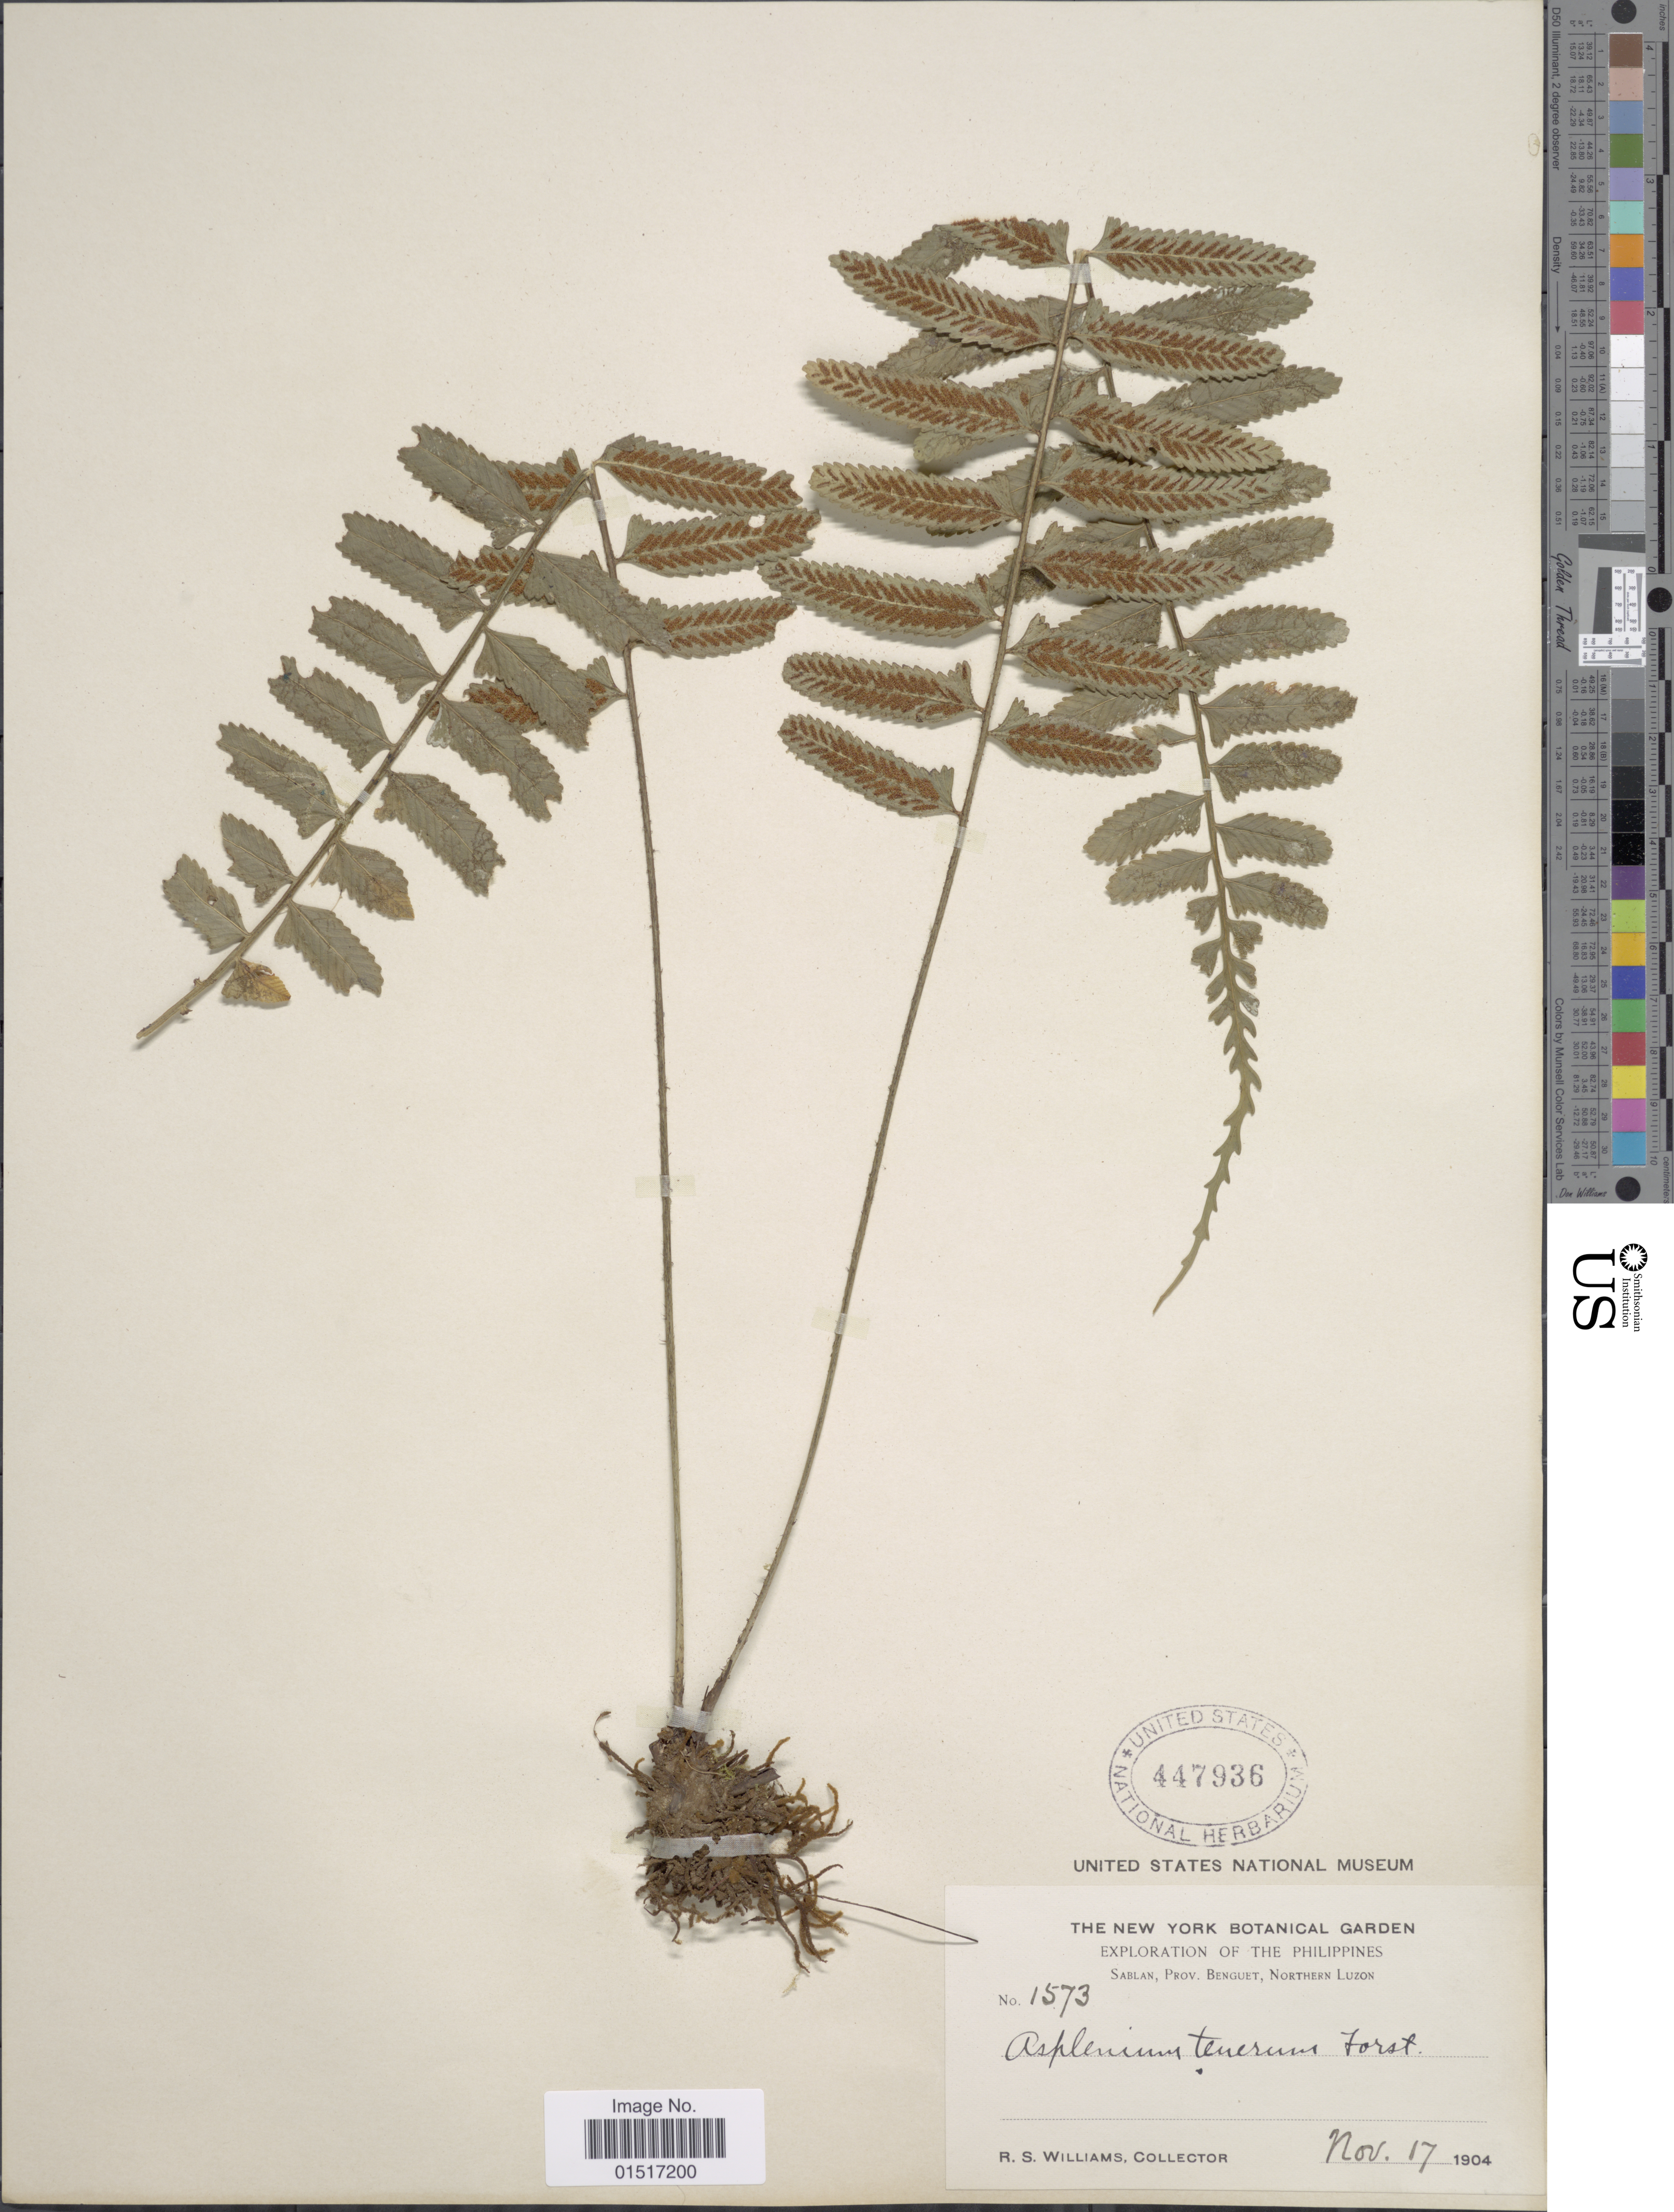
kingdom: Plantae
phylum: Tracheophyta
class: Polypodiopsida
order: Polypodiales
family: Aspleniaceae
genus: Asplenium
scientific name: Asplenium tenerum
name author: G. Forst.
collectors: R. S. Williams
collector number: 1573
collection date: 1904-11-17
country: Philippines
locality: Sablan, Prov. Benguet, Northern Luzon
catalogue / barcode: US 447936